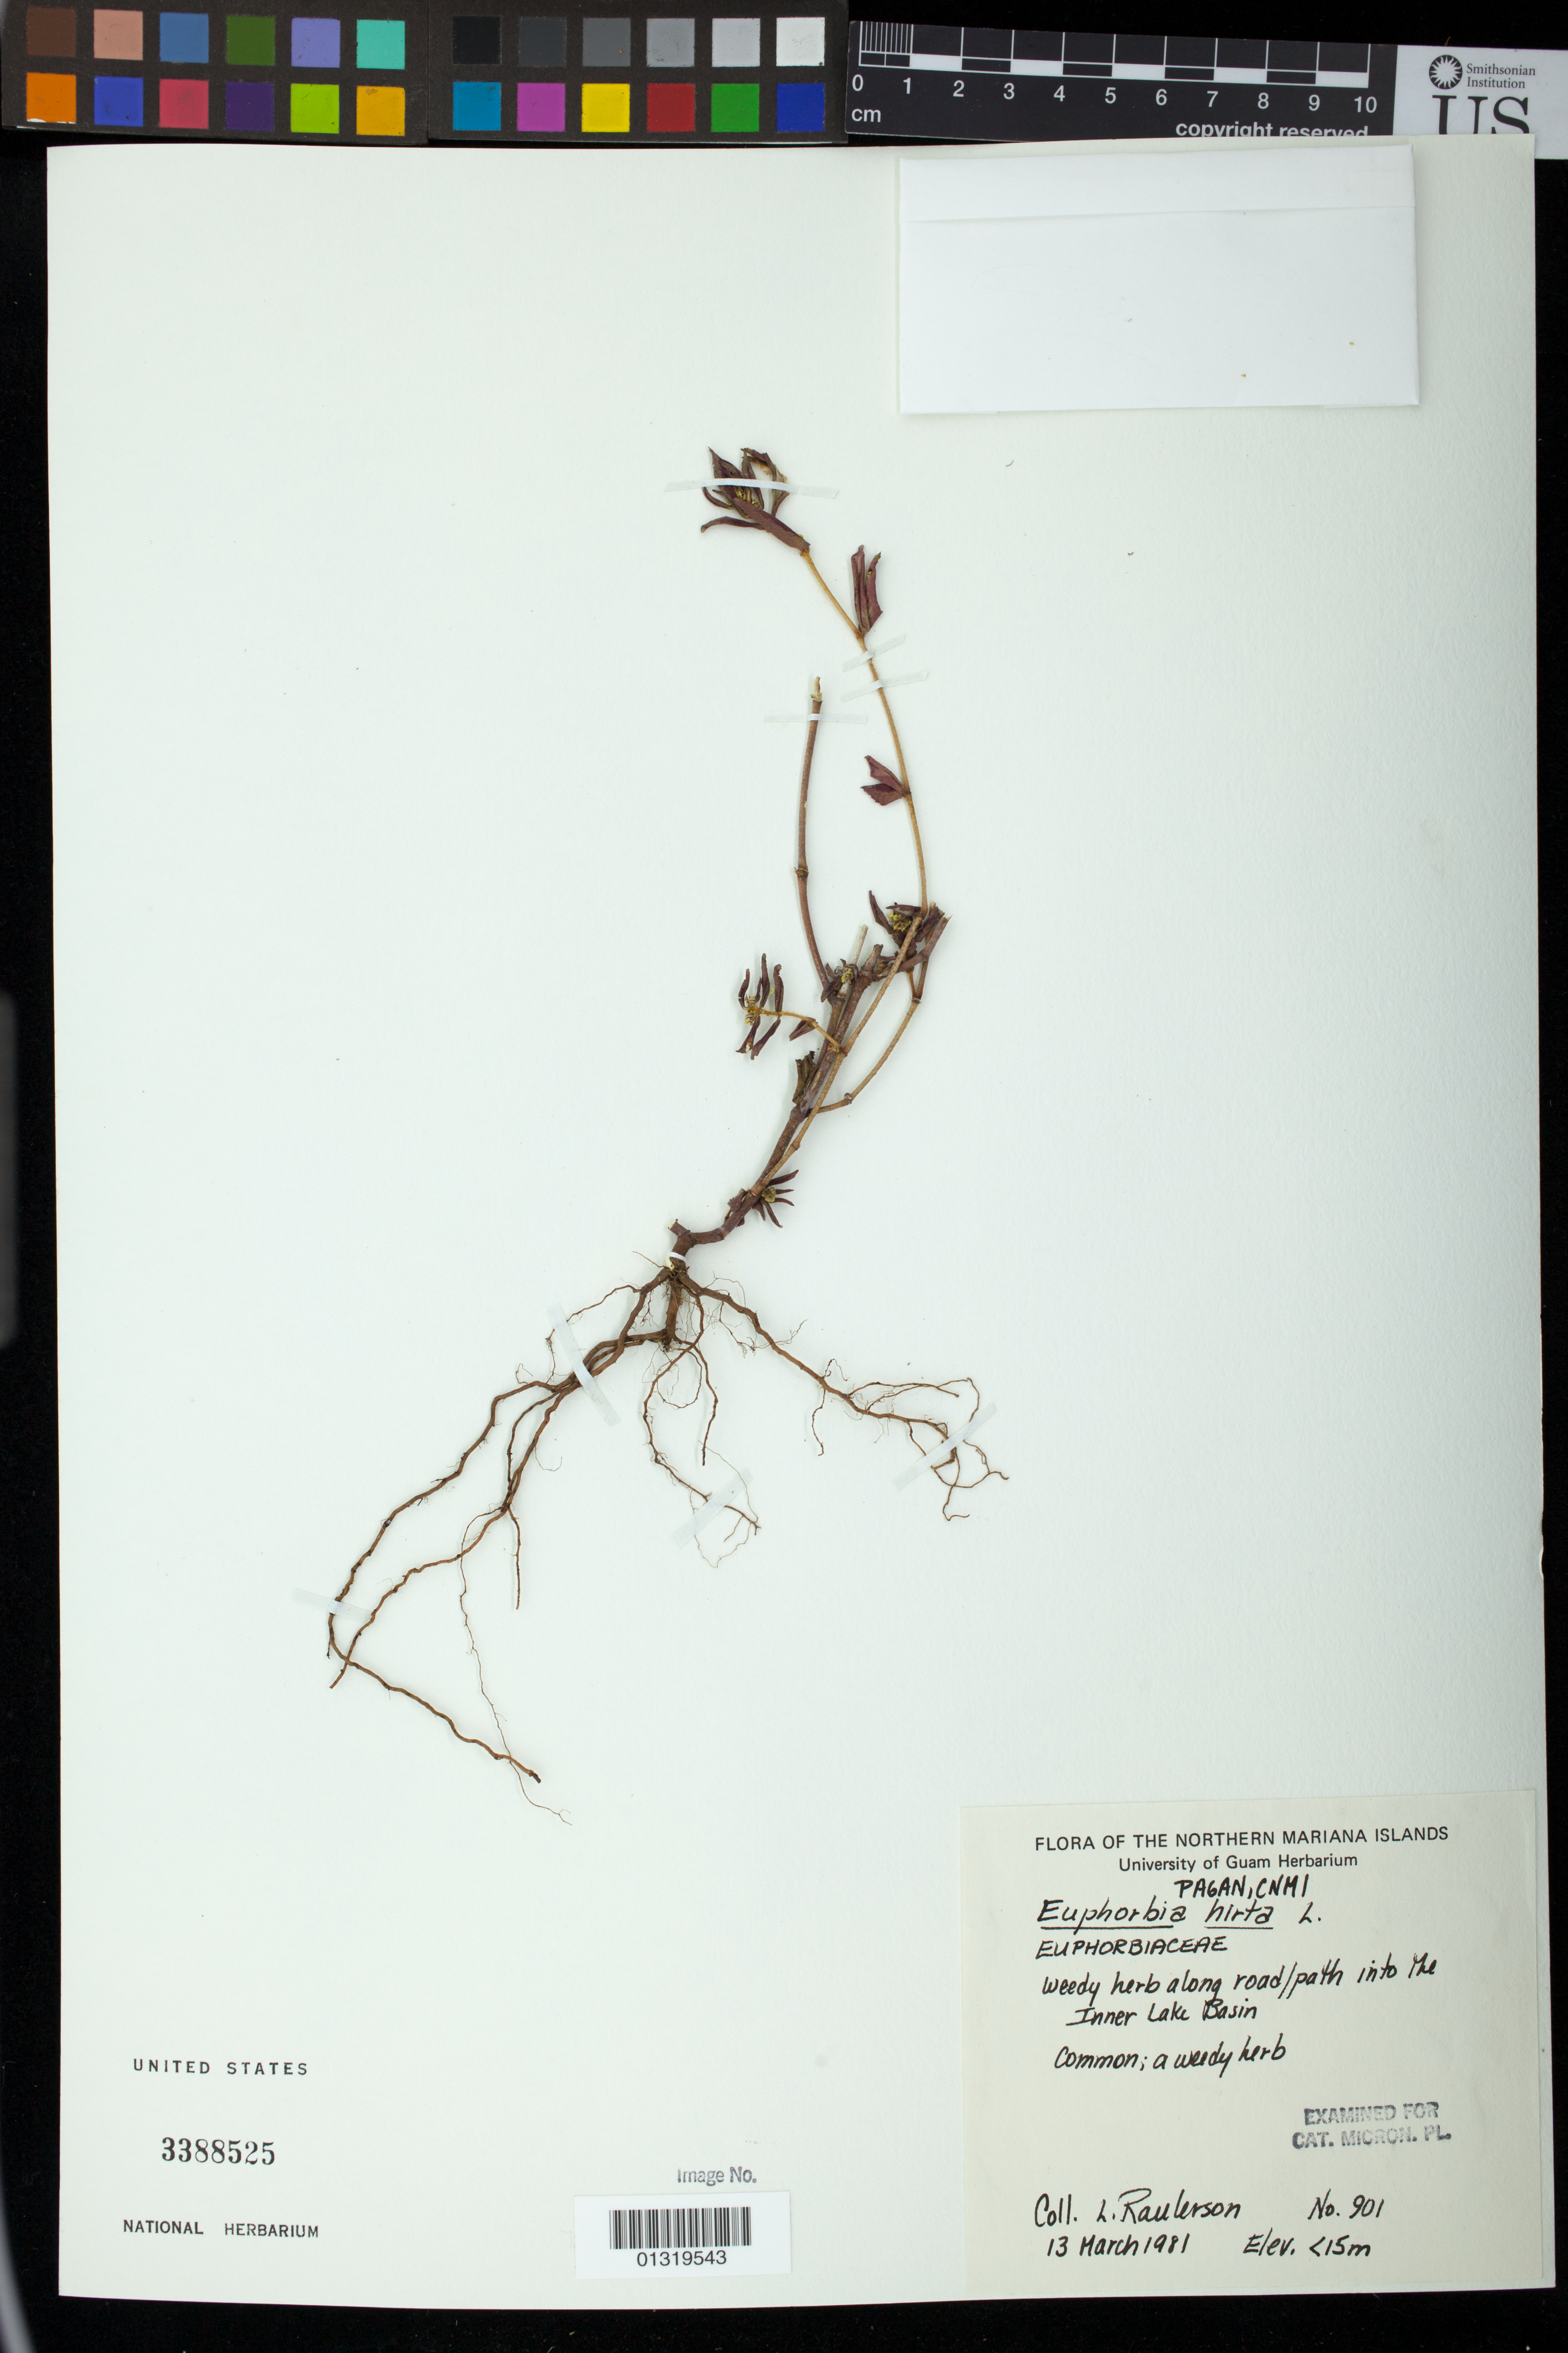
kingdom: Plantae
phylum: Tracheophyta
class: Magnoliopsida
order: Malpighiales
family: Euphorbiaceae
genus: Euphorbia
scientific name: Euphorbia hirta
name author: L.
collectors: L. Raulerson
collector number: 901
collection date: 1981-03-13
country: Northern Mariana Islands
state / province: Northern Islands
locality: Pagan; along road/path into the Inner Lake Basin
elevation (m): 0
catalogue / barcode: US 3388525